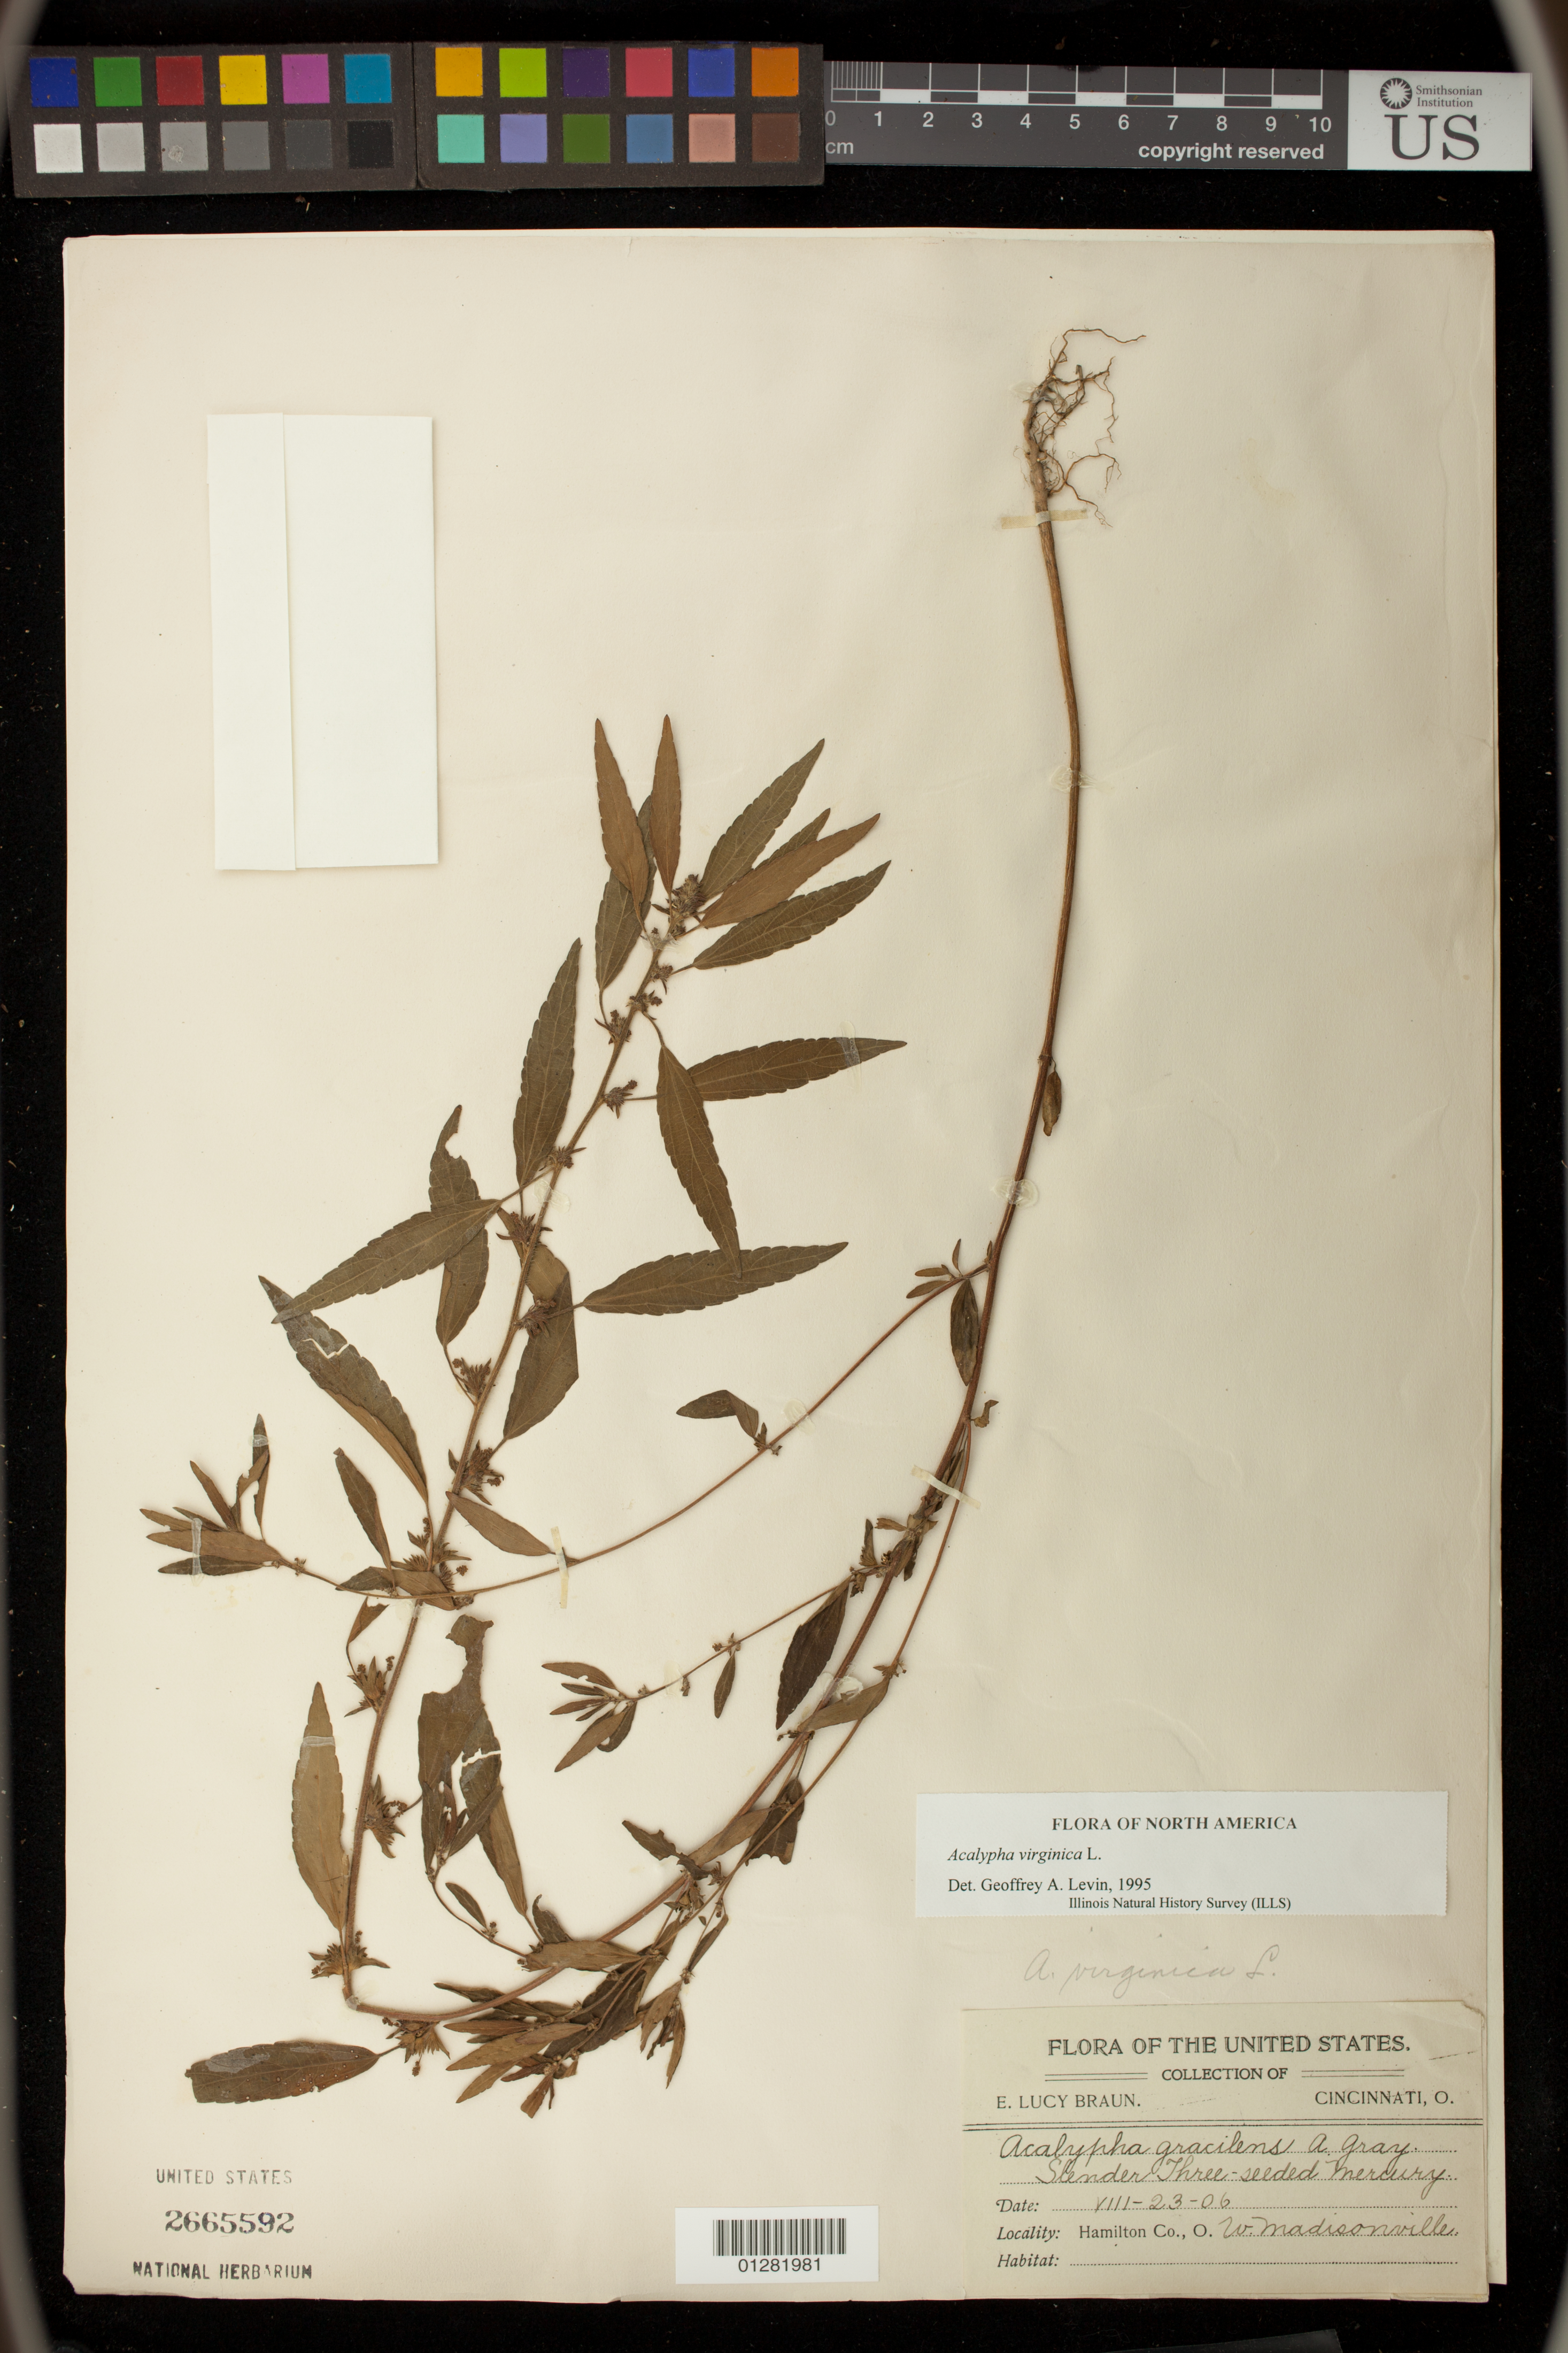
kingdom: Plantae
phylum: Tracheophyta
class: Magnoliopsida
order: Malpighiales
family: Euphorbiaceae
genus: Acalypha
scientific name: Acalypha virginica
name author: L.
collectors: E. L. Braun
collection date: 1906-08-23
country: United States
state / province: Ohio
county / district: Hamilton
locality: W. Madisonville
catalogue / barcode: US 2665592